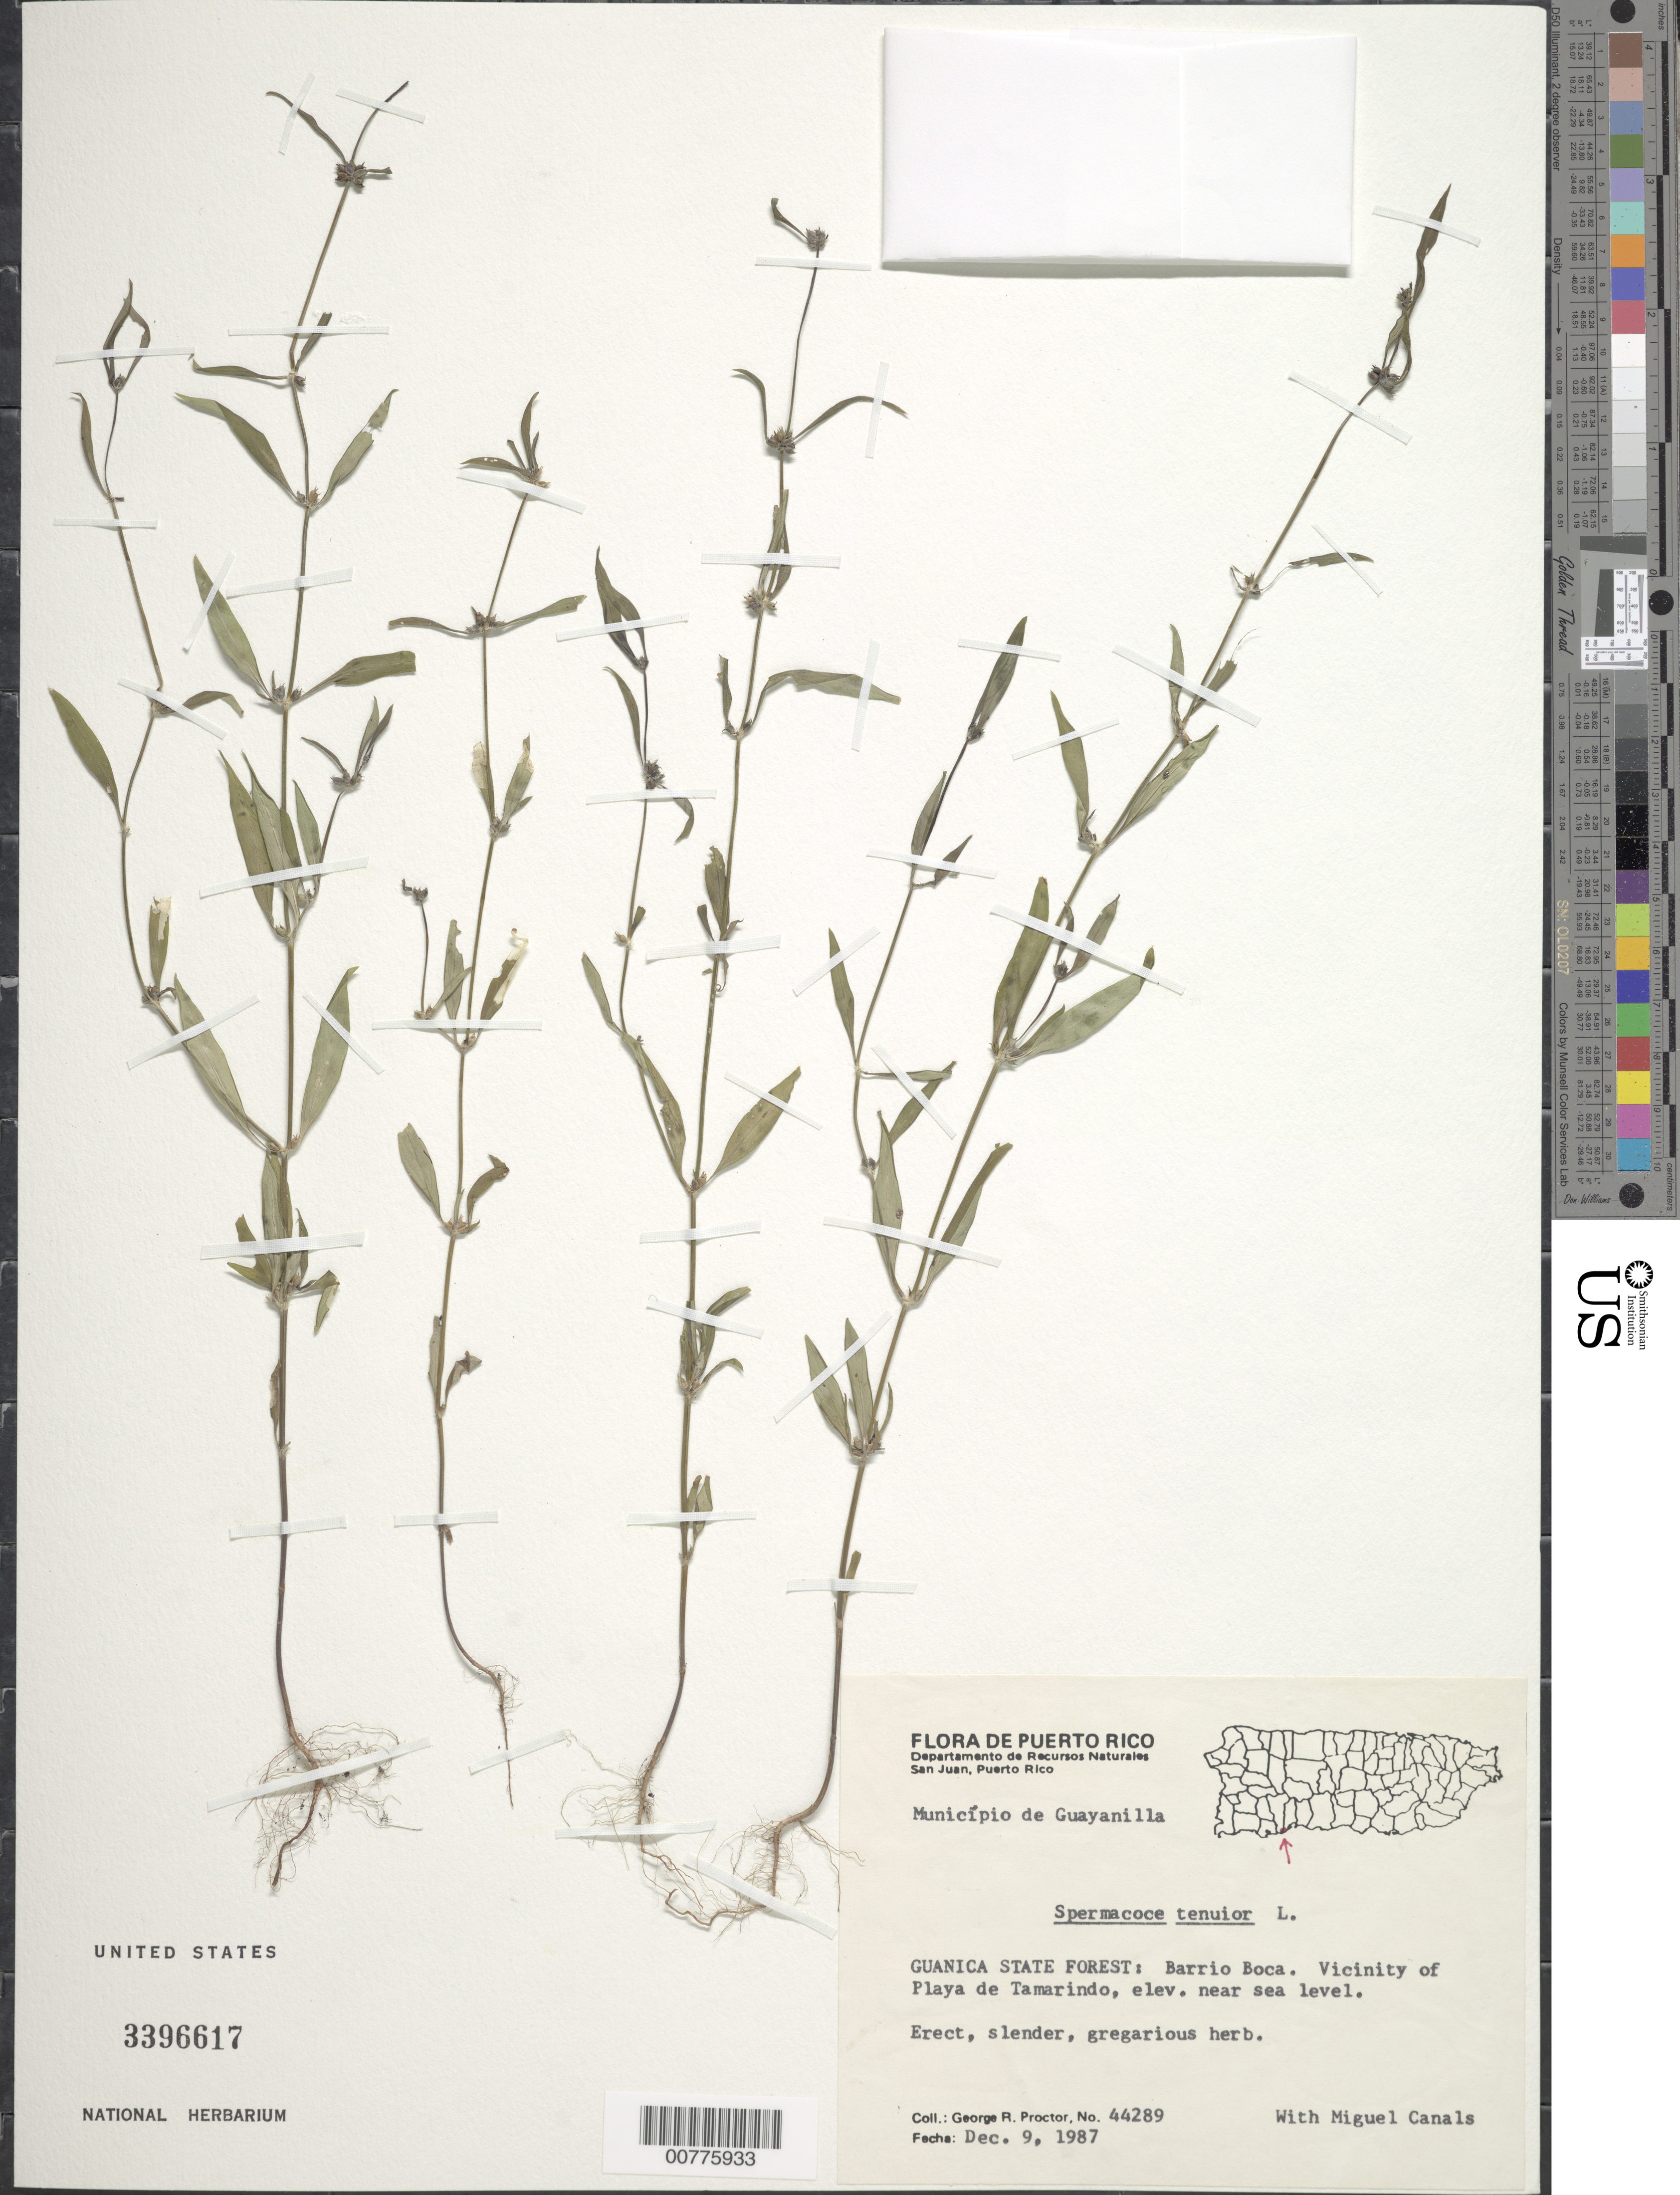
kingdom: Plantae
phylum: Tracheophyta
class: Magnoliopsida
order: Gentianales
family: Rubiaceae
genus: Spermacoce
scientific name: Spermacoce tenuior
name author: L.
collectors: G. R. Proctor & M. Canals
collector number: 44289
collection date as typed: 09 Dec 1987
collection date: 1987-12-09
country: Puerto Rico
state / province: Guayanilla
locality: Municipio de Guayanilla. Guanica State Forest: Barrio Boca. Vicinity of Playa de Tamarindo, elev. Near sea level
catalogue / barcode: US 3396617